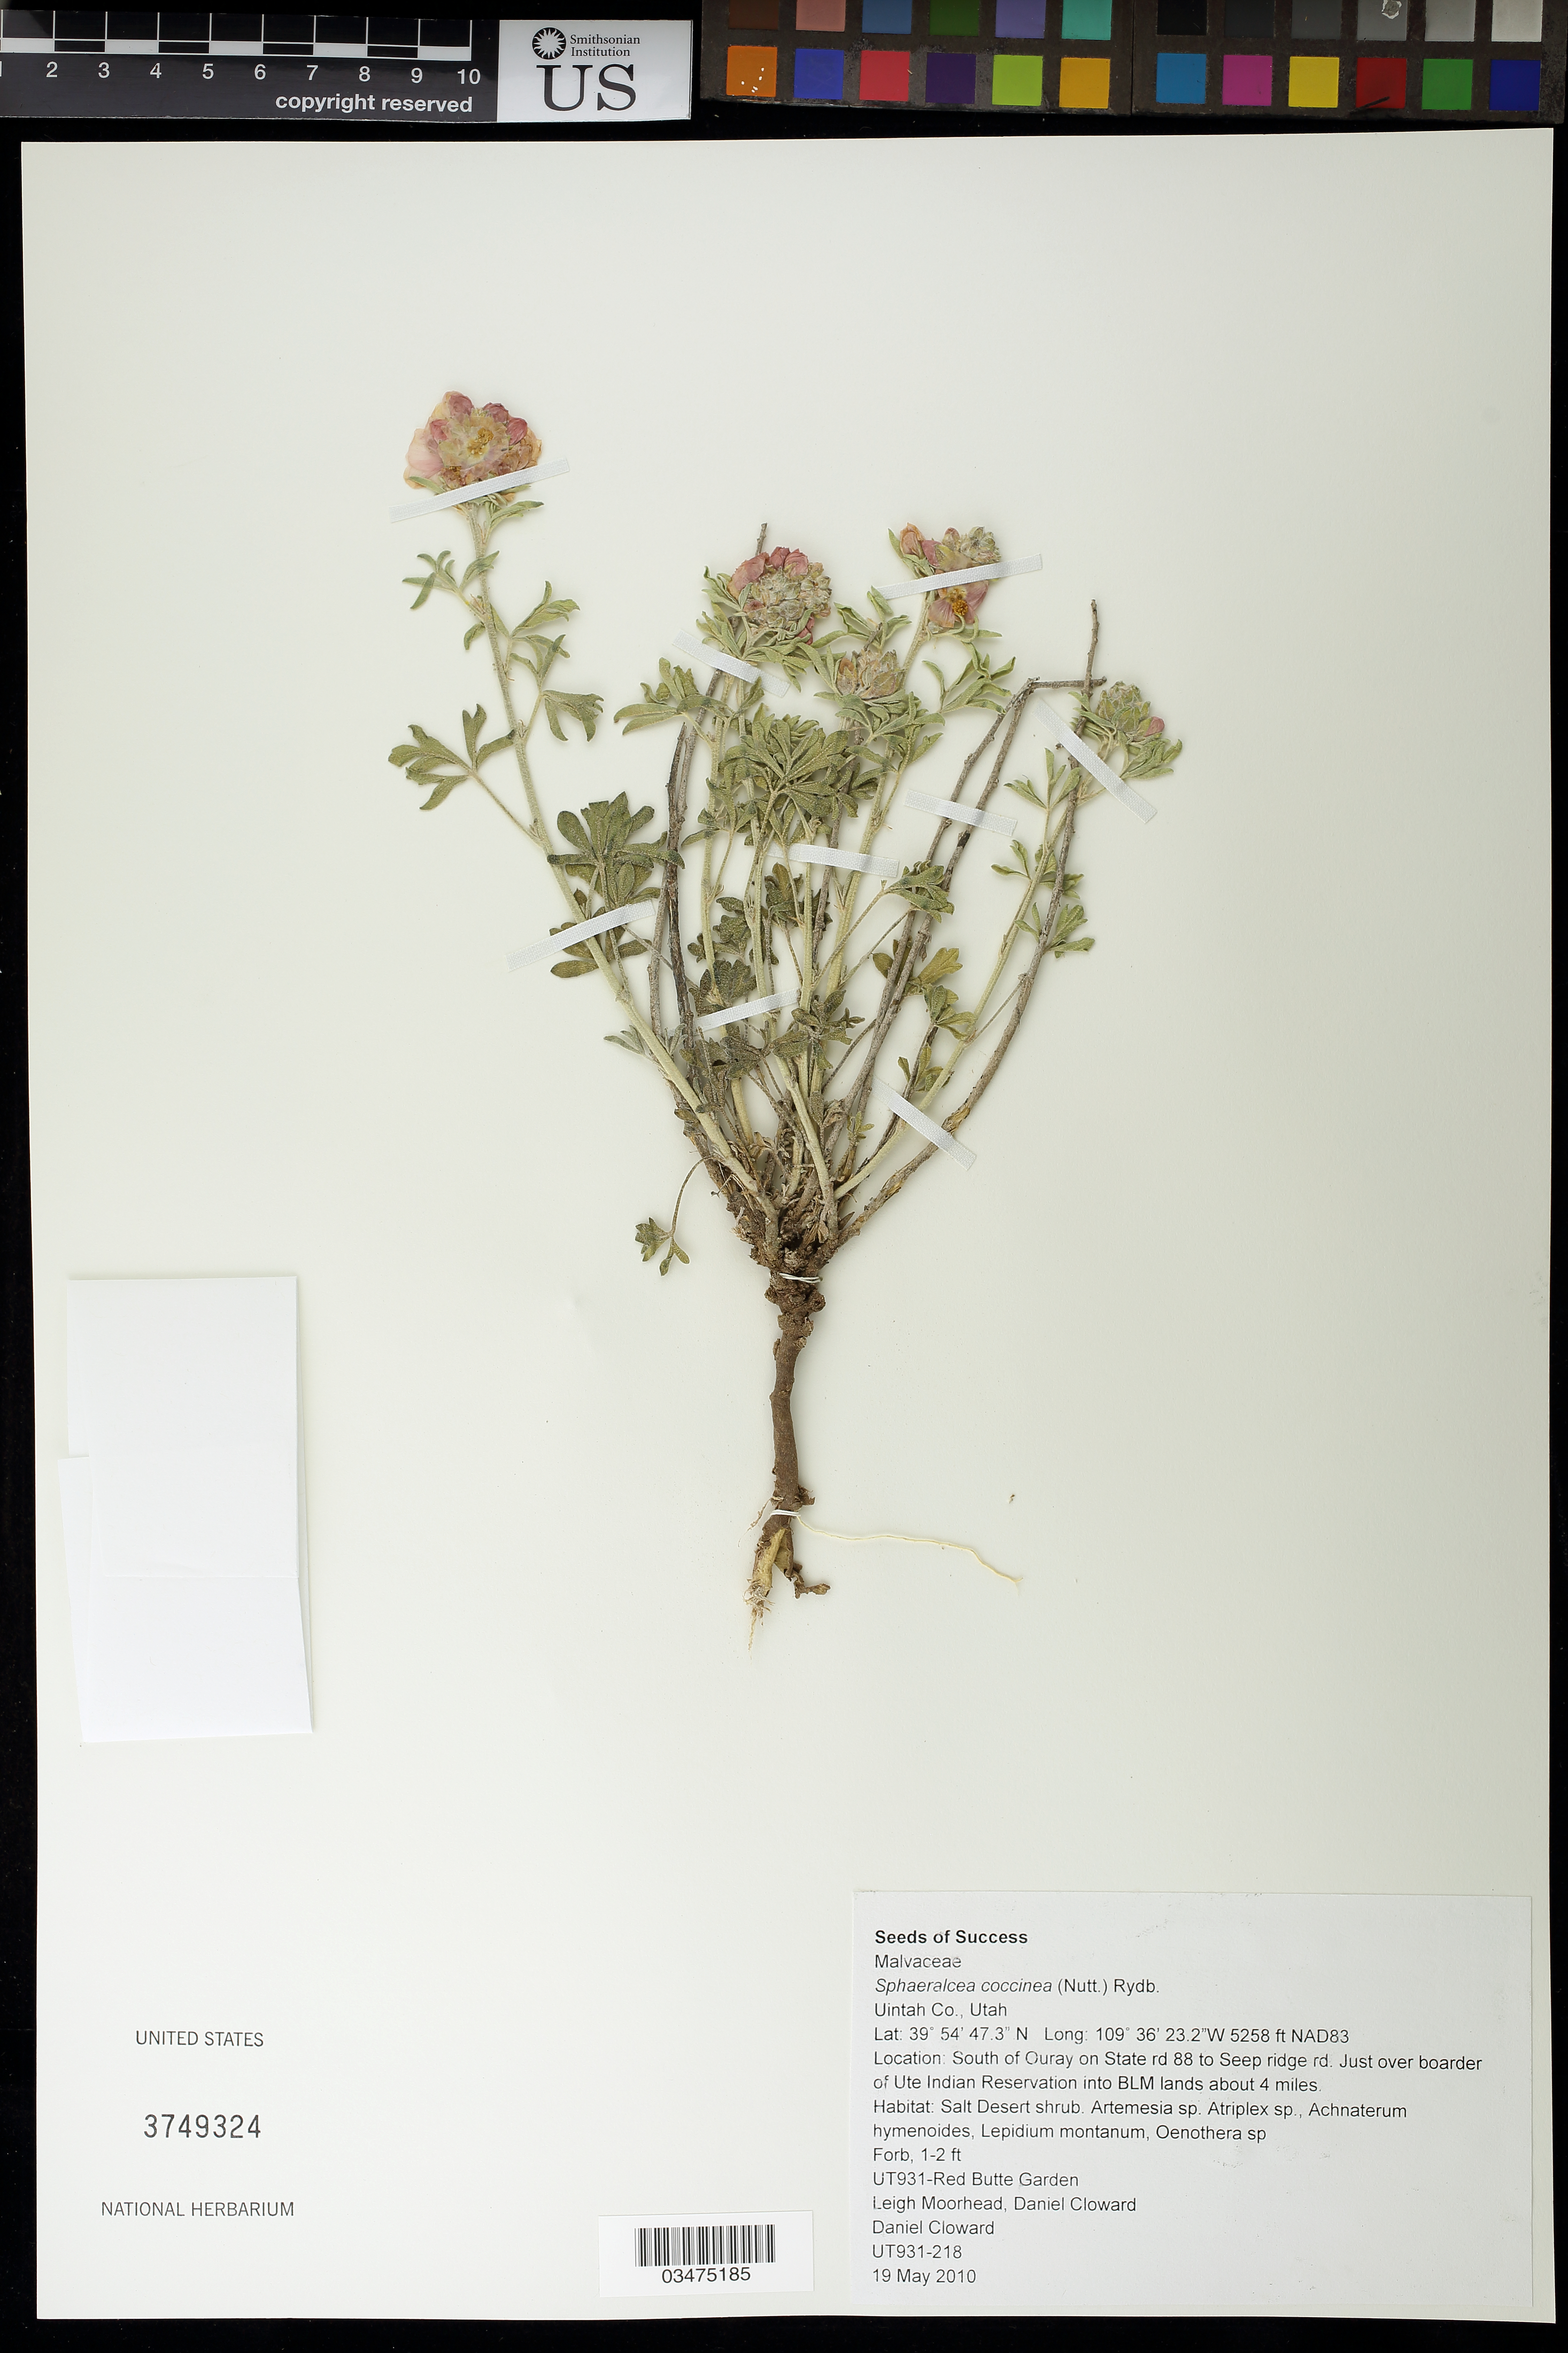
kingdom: Plantae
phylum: Tracheophyta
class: Magnoliopsida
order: Malvales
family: Malvaceae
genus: Sphaeralcea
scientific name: Sphaeralcea coccinea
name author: (Nutt.) Rydb.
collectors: L. Moorhead & D. Cloward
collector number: UT931-218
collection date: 2010-05-19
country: United States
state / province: Utah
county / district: Uintah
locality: S of Ouray on State rd 88 to Seep ridge rd.. Just over boarder of Ute Indian Reservation into Blm lands about 4 mi.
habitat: Salt desert shrub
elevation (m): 1603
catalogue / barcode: US 3749324